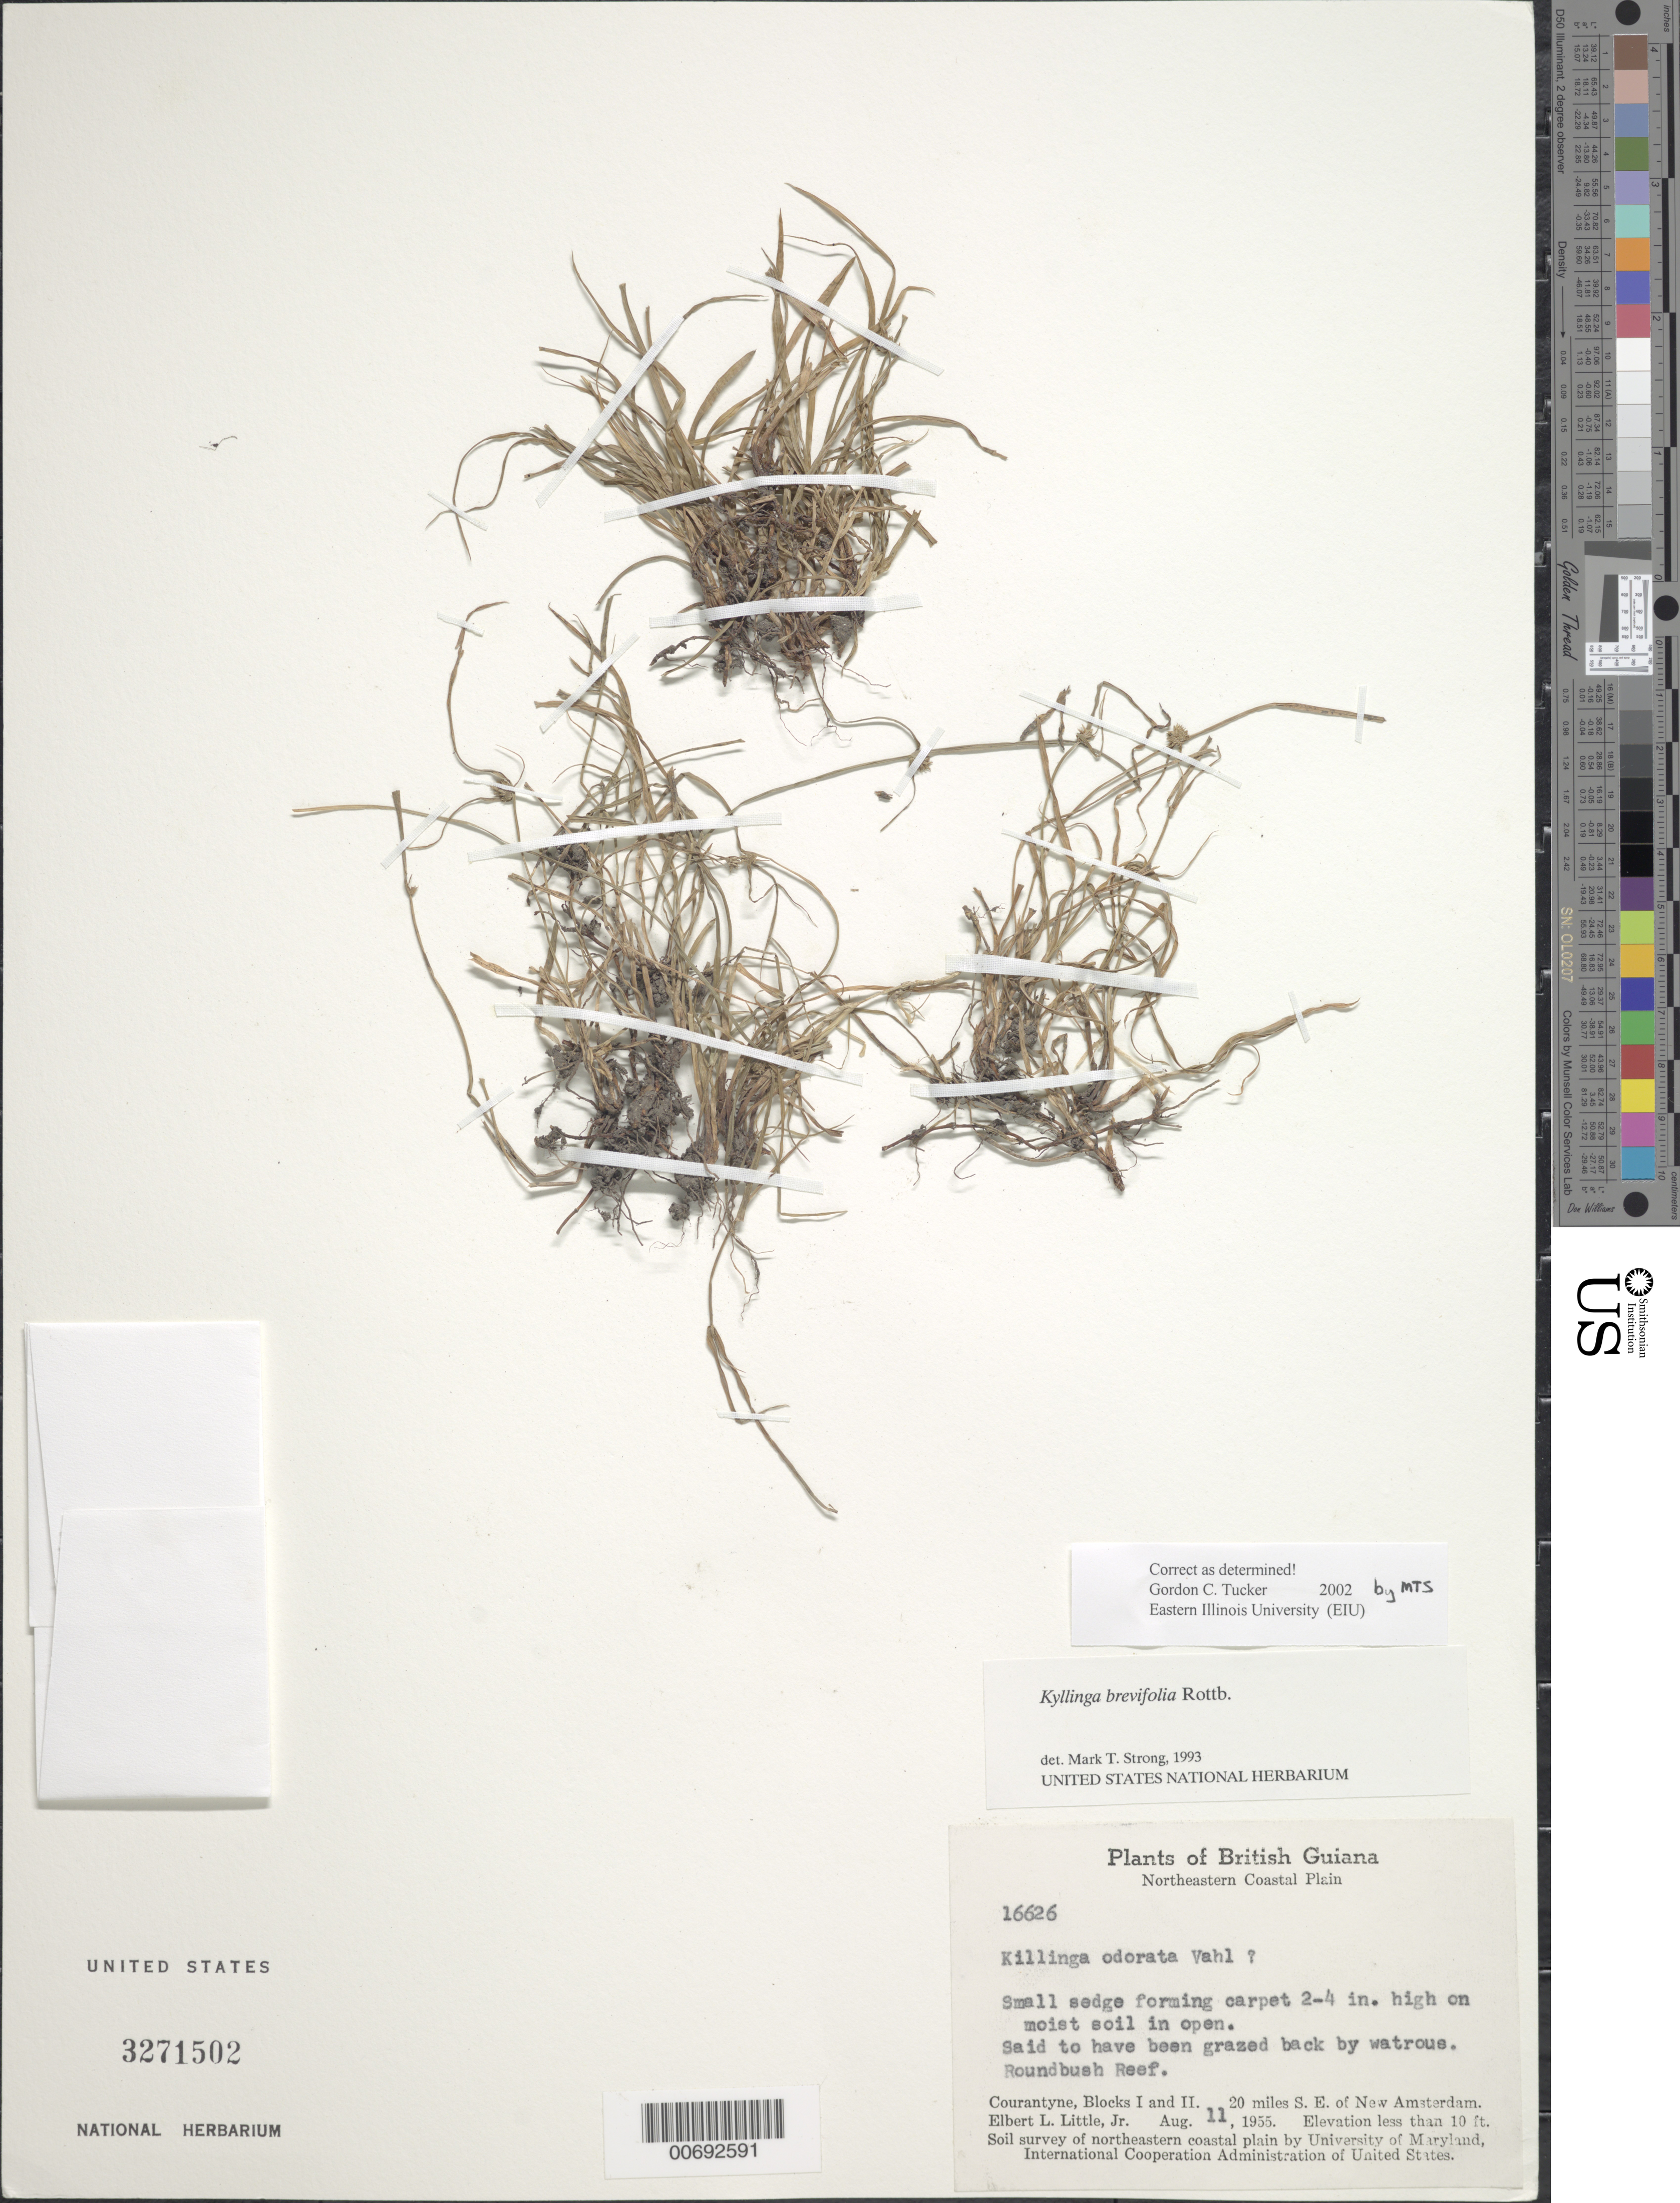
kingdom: Plantae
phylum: Tracheophyta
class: Liliopsida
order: Poales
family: Cyperaceae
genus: Cyperus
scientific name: Cyperus brevifolius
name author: (Rottb.) Hassk.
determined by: Strong, M. T., (US), Smithsonian Institution - National Museum of Natural History (UNITED STATES)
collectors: E. L. Little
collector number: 16626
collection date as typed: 11-Aug-55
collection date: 1955-08-11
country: Guyana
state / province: E. Berbice-Corentyne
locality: Courantyne, Blocks I & II. 20 mi. SE of New Amsterdam, Roundbush Reef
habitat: Moist soil in open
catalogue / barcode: US 3271502